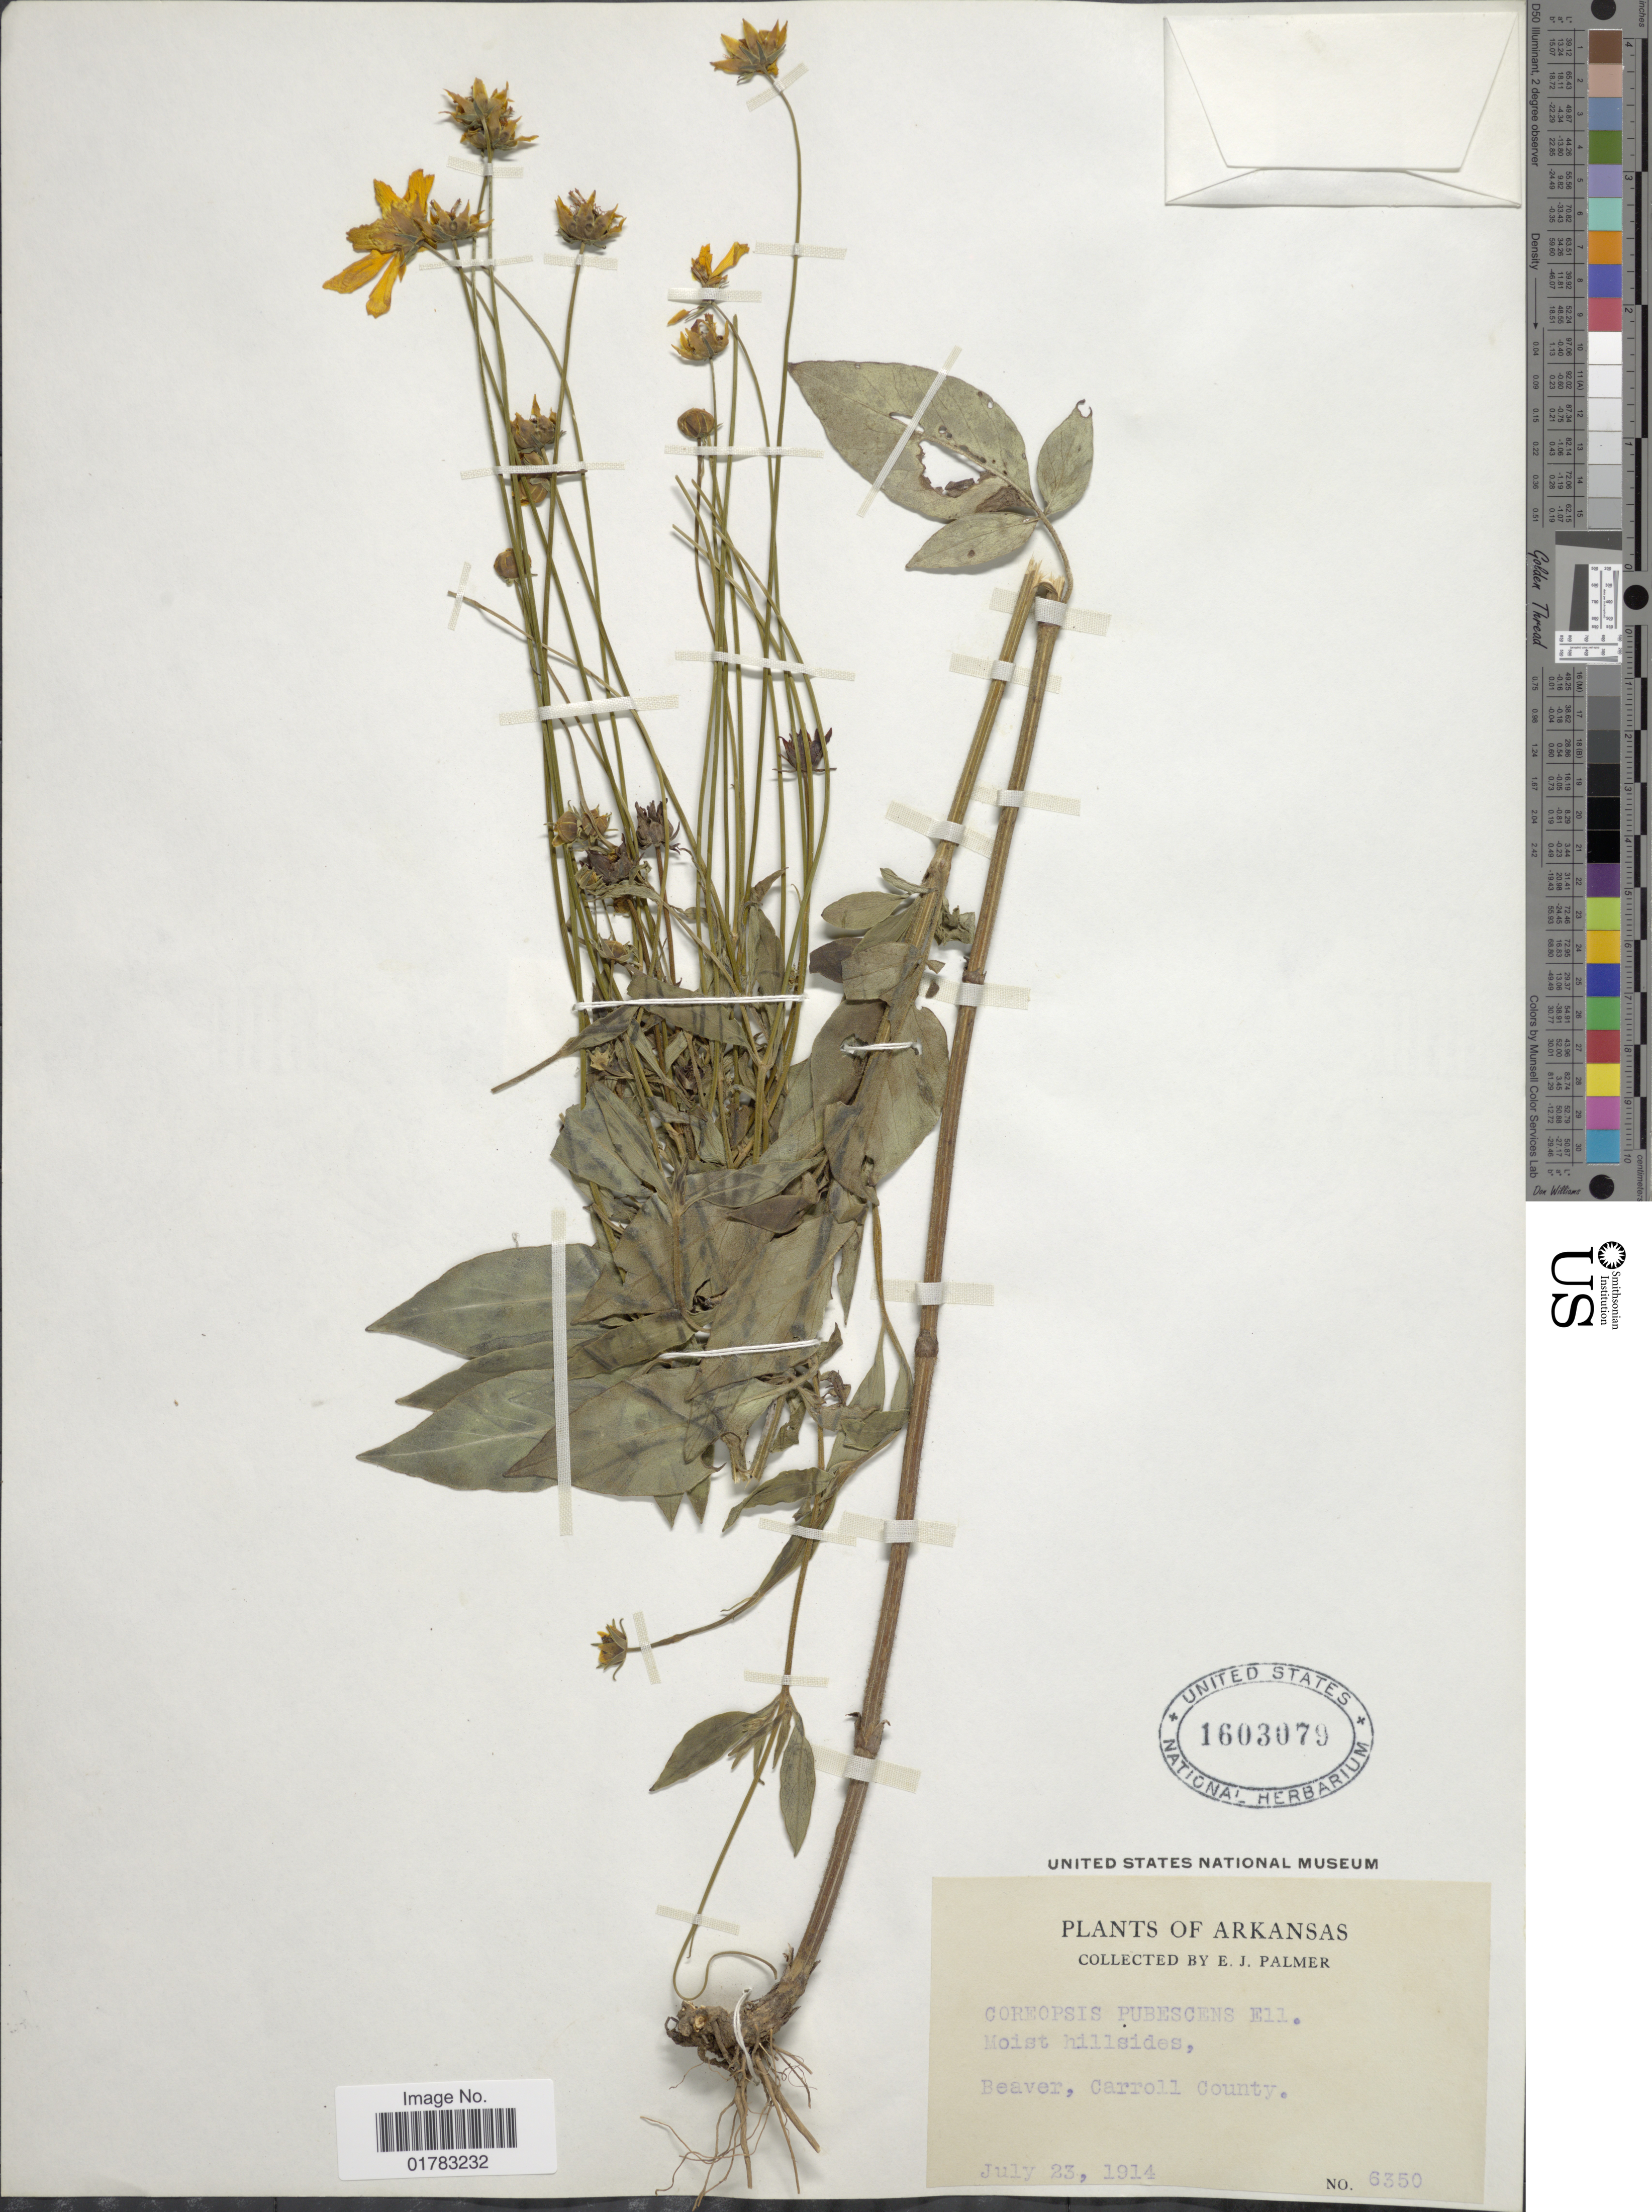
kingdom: Plantae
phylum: Tracheophyta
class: Magnoliopsida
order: Asterales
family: Asteraceae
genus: Coreopsis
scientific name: Coreopsis pubescens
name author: Elliott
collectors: E. J. Palmer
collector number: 6350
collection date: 1914-07-23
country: United States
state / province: Arkansas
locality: Moist hillsides, Beaver, Carroll County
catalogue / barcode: US 1603079